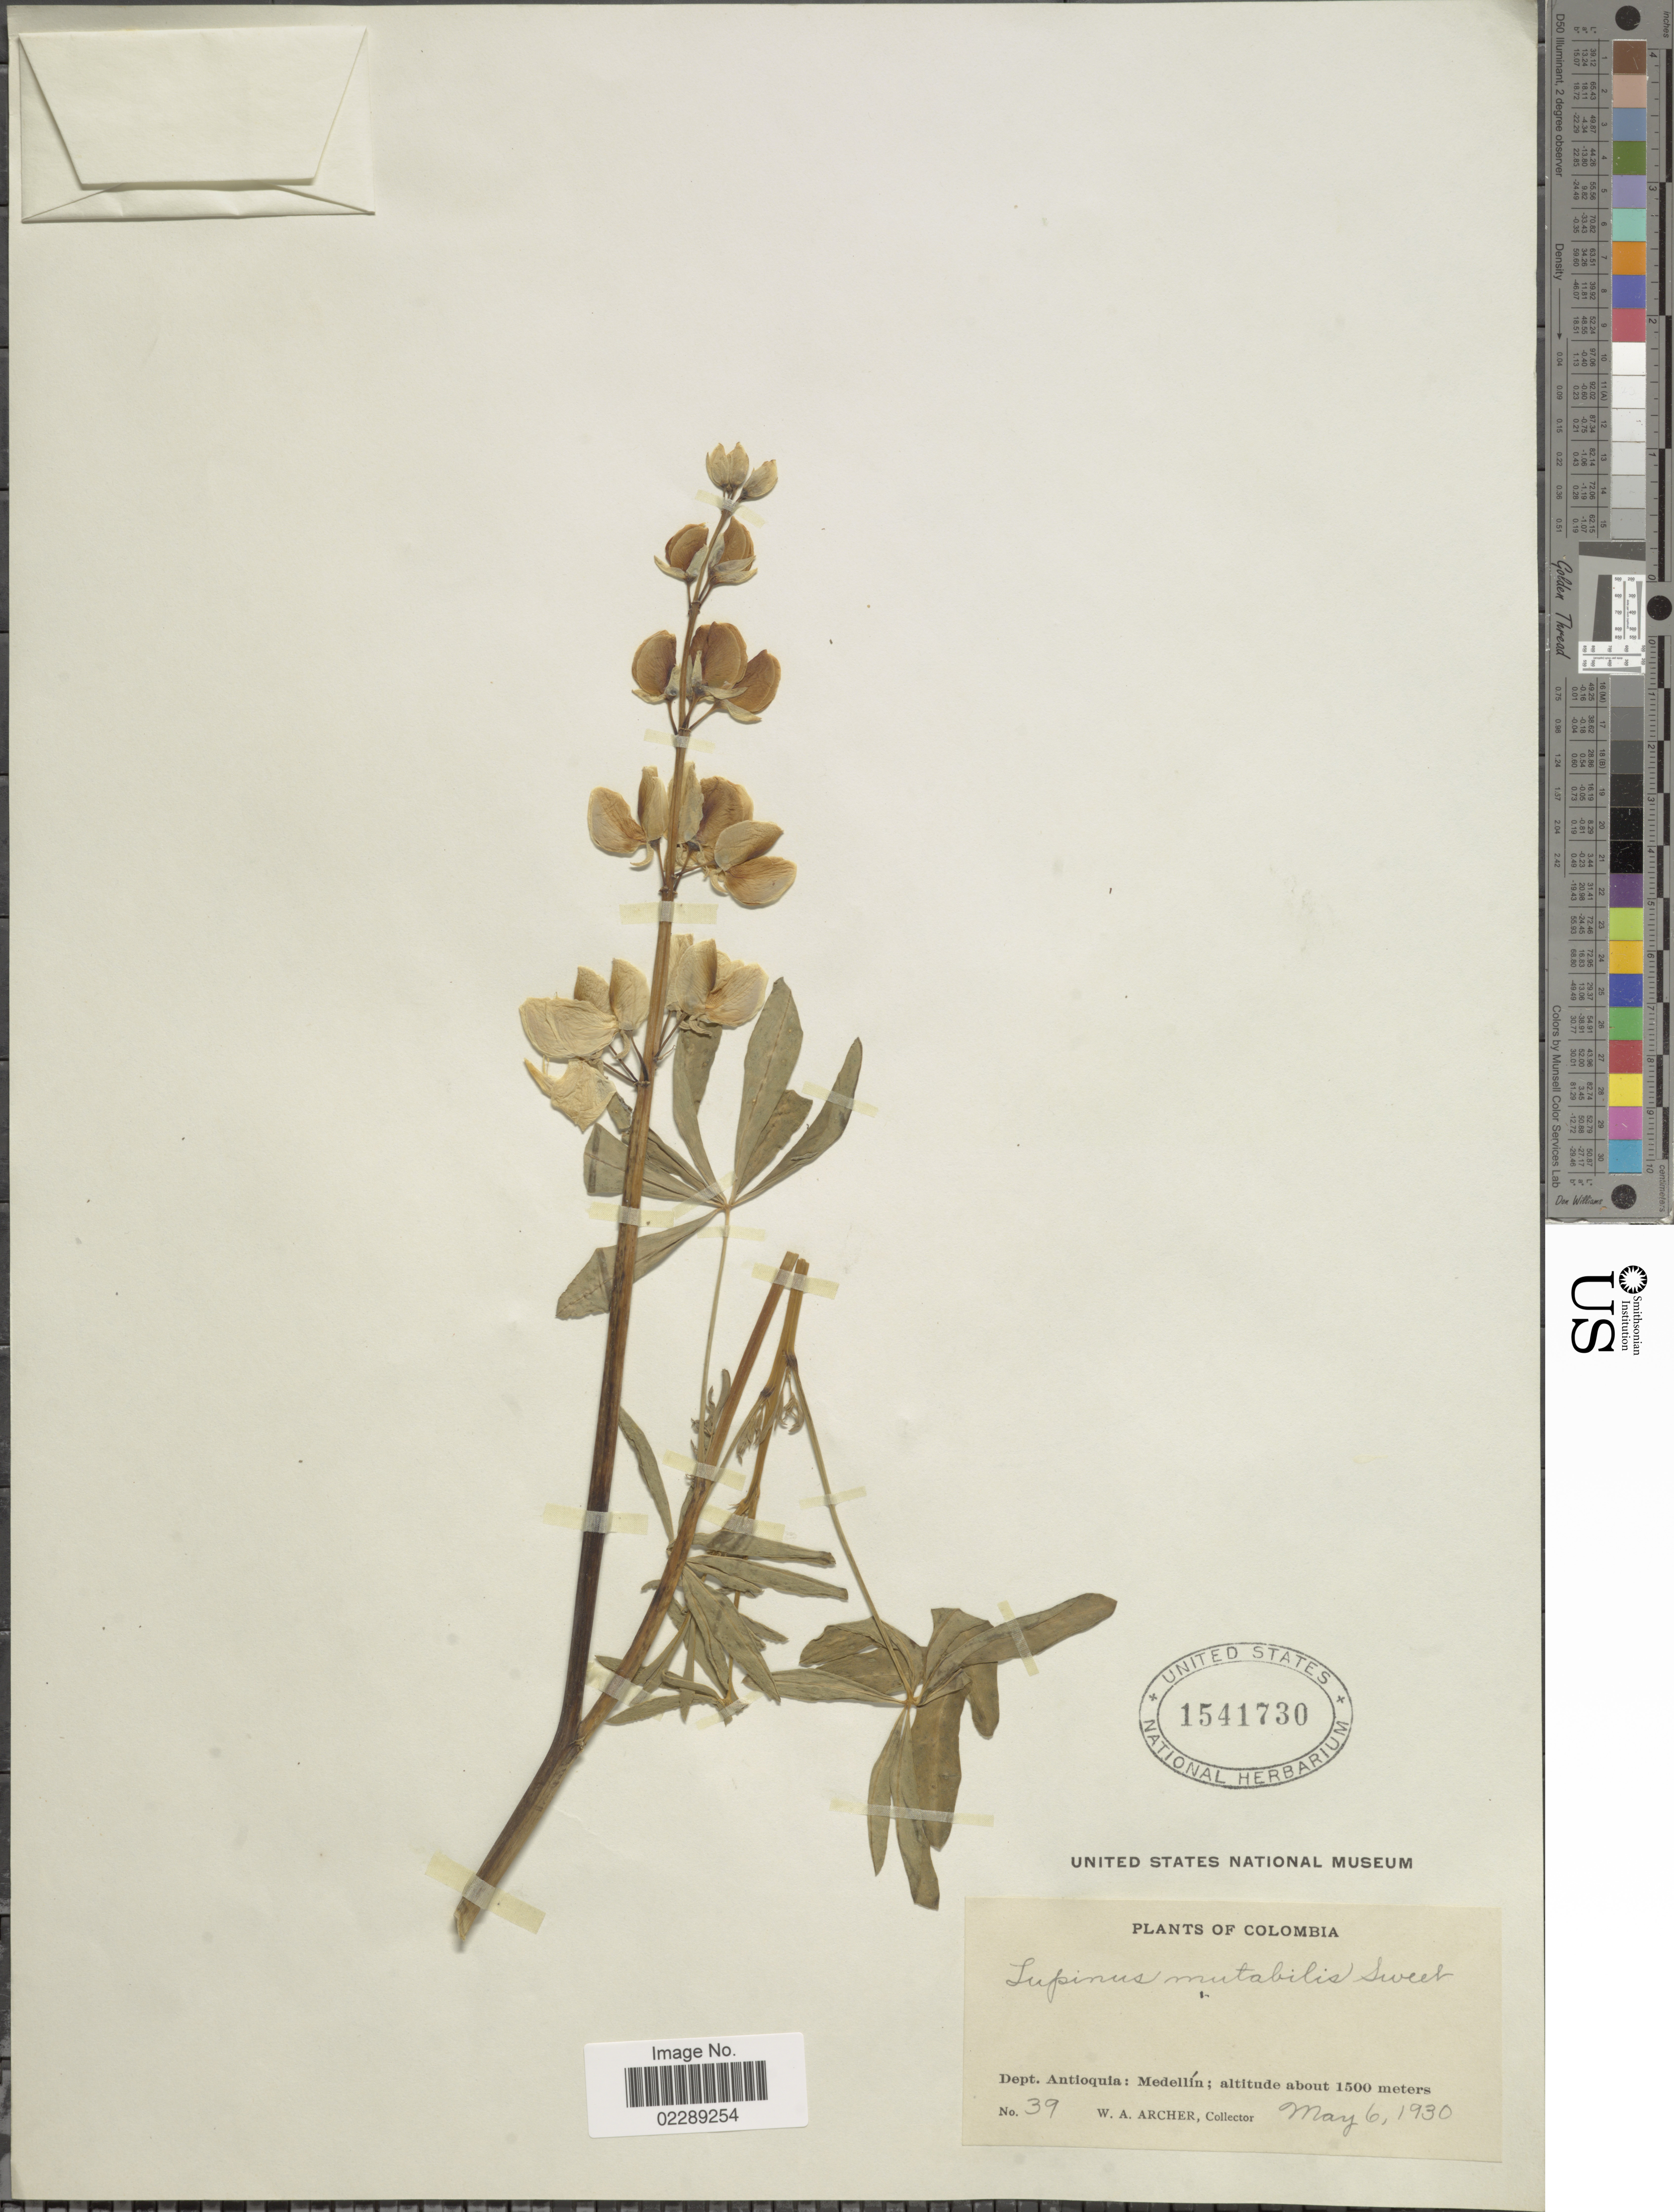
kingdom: Plantae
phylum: Tracheophyta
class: Magnoliopsida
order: Fabales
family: Fabaceae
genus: Lupinus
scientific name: Lupinus mutabilis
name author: Sweet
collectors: W. A. Archer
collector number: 39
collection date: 1930-05-06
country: Colombia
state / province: Antioquia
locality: Dept. Antioquia: Medellín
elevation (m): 1500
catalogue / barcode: US 1541730